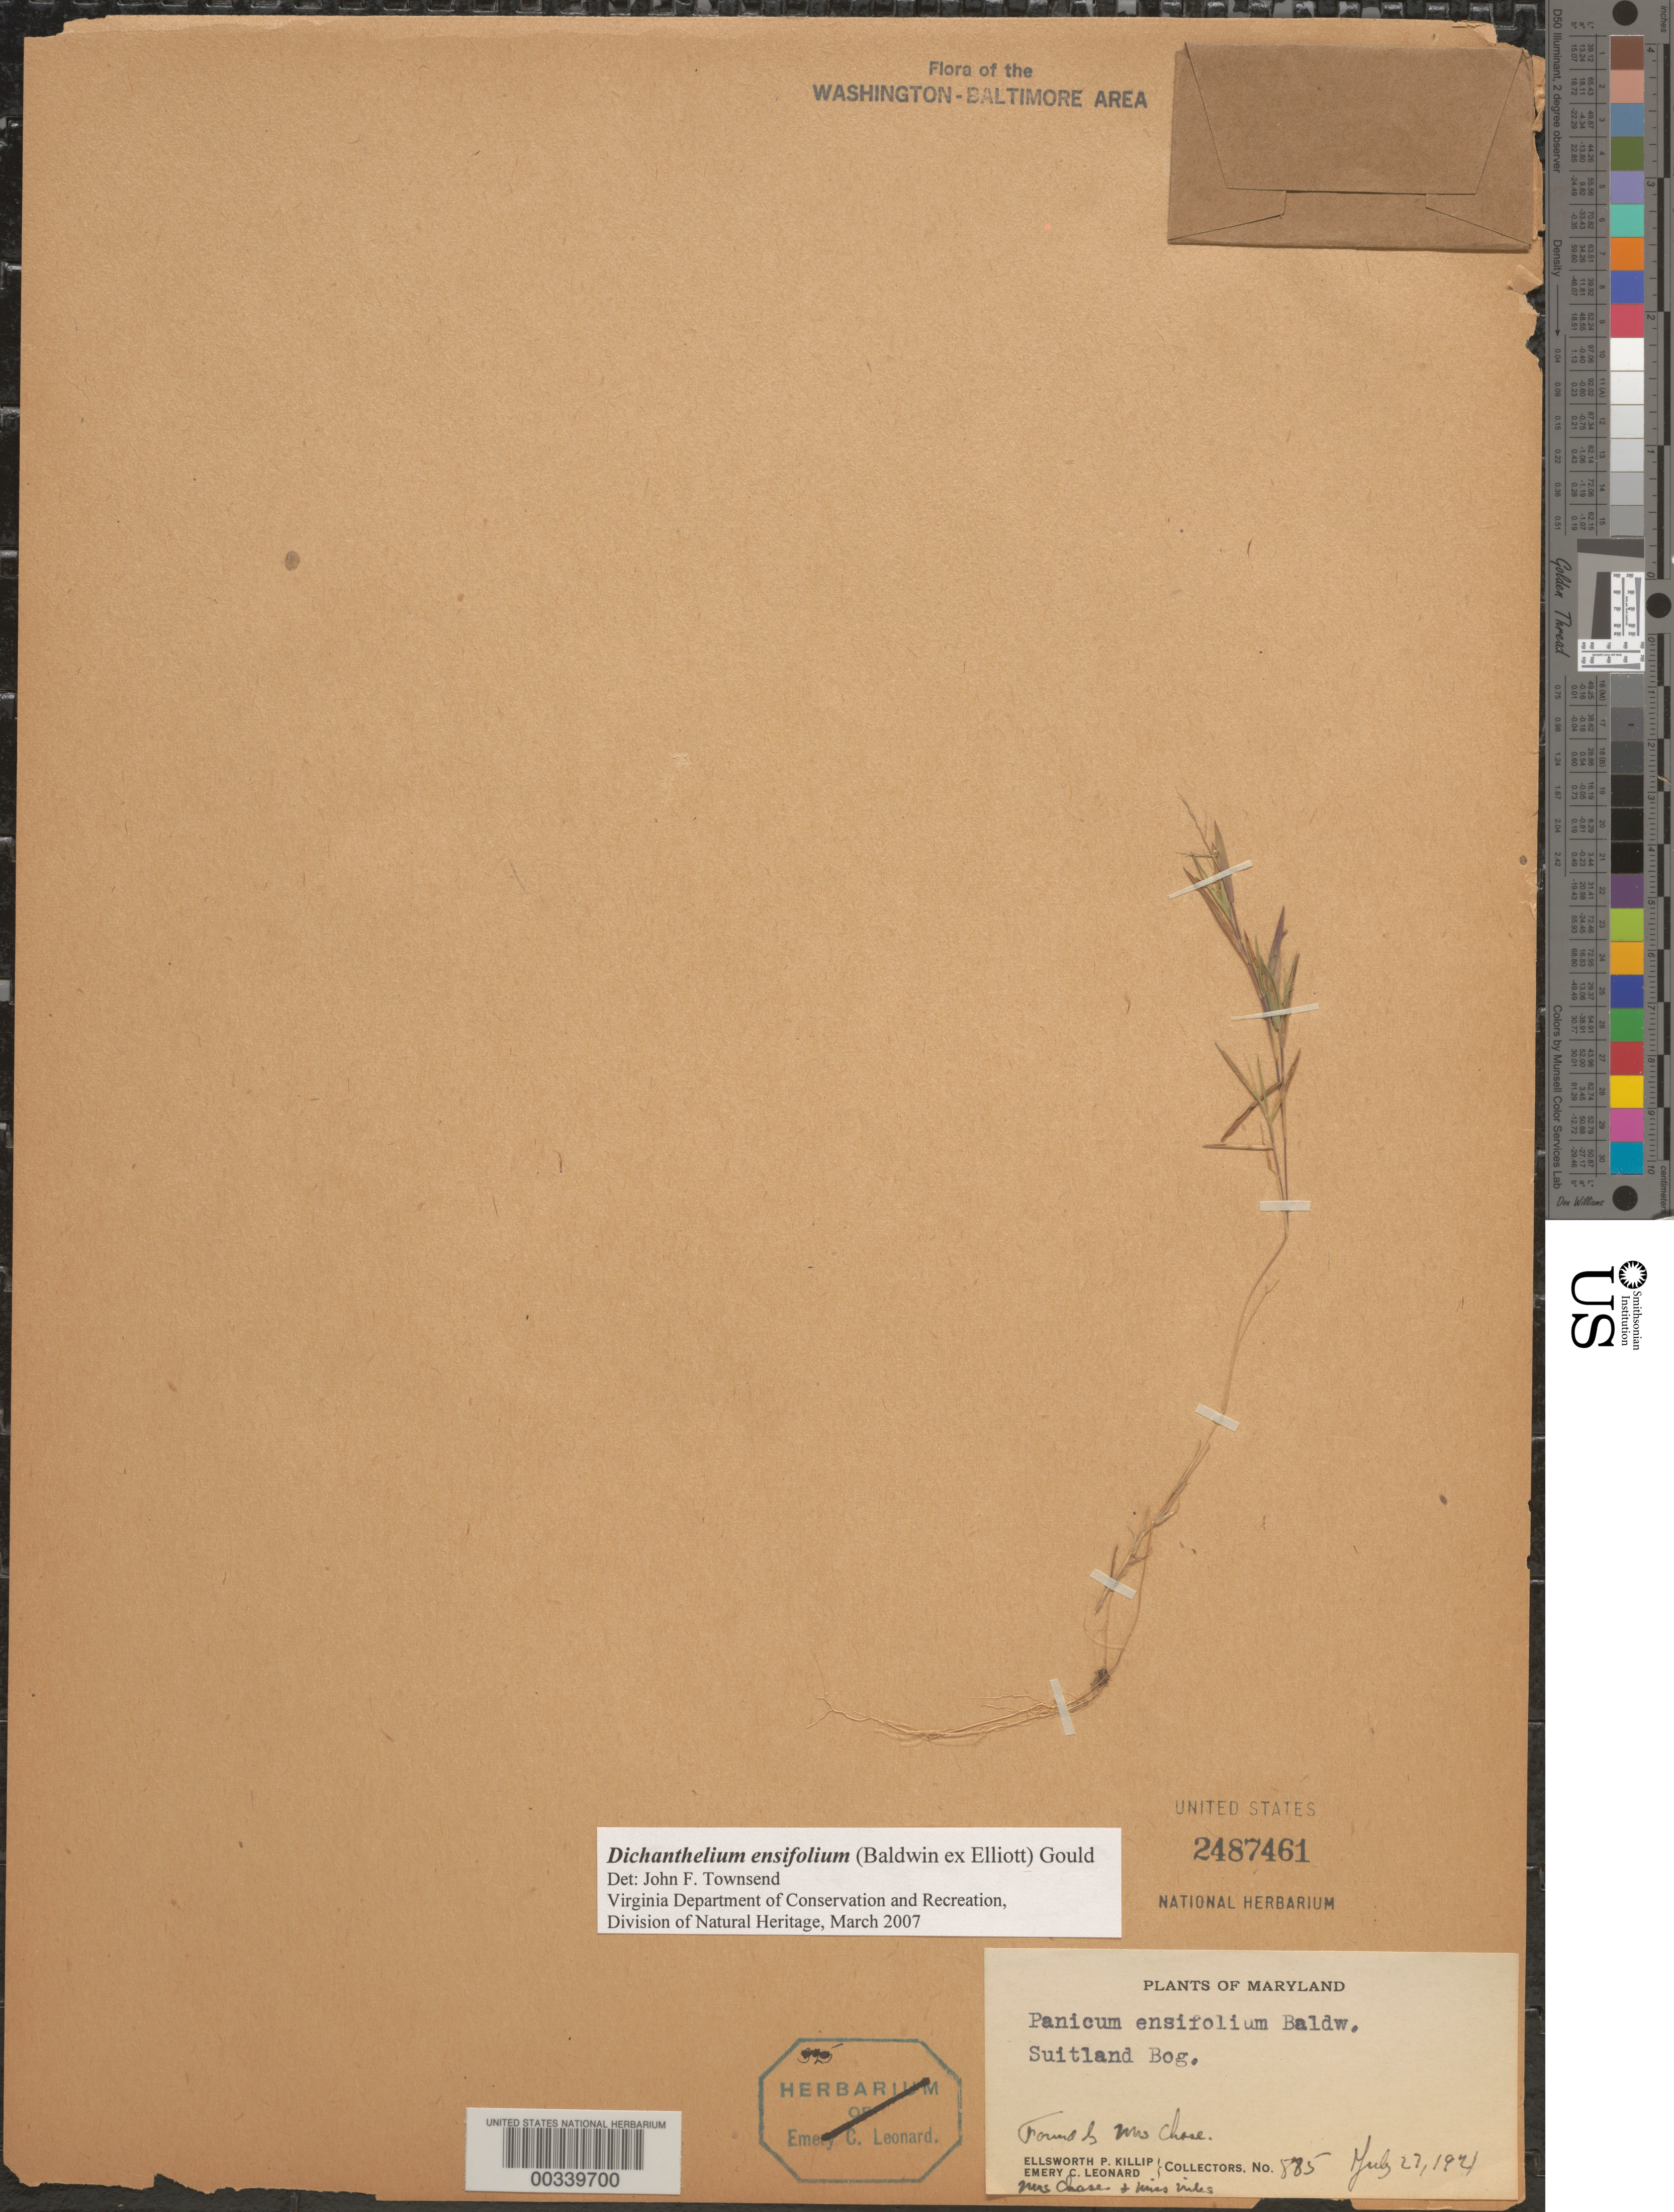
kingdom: Plantae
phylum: Tracheophyta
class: Liliopsida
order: Poales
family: Poaceae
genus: Dichanthelium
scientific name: Dichanthelium dichotomum var. ensifolium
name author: (Baldwin ex Elliot) Gould & C.A. Clark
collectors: E. P. Killip, E. C. Leonard, A. Chase & Miles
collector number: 885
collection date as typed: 27 Jul 1921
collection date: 1921-07-27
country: United States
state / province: Maryland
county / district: Prince George's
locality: Suitland Bog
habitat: Bog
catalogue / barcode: US 2487461